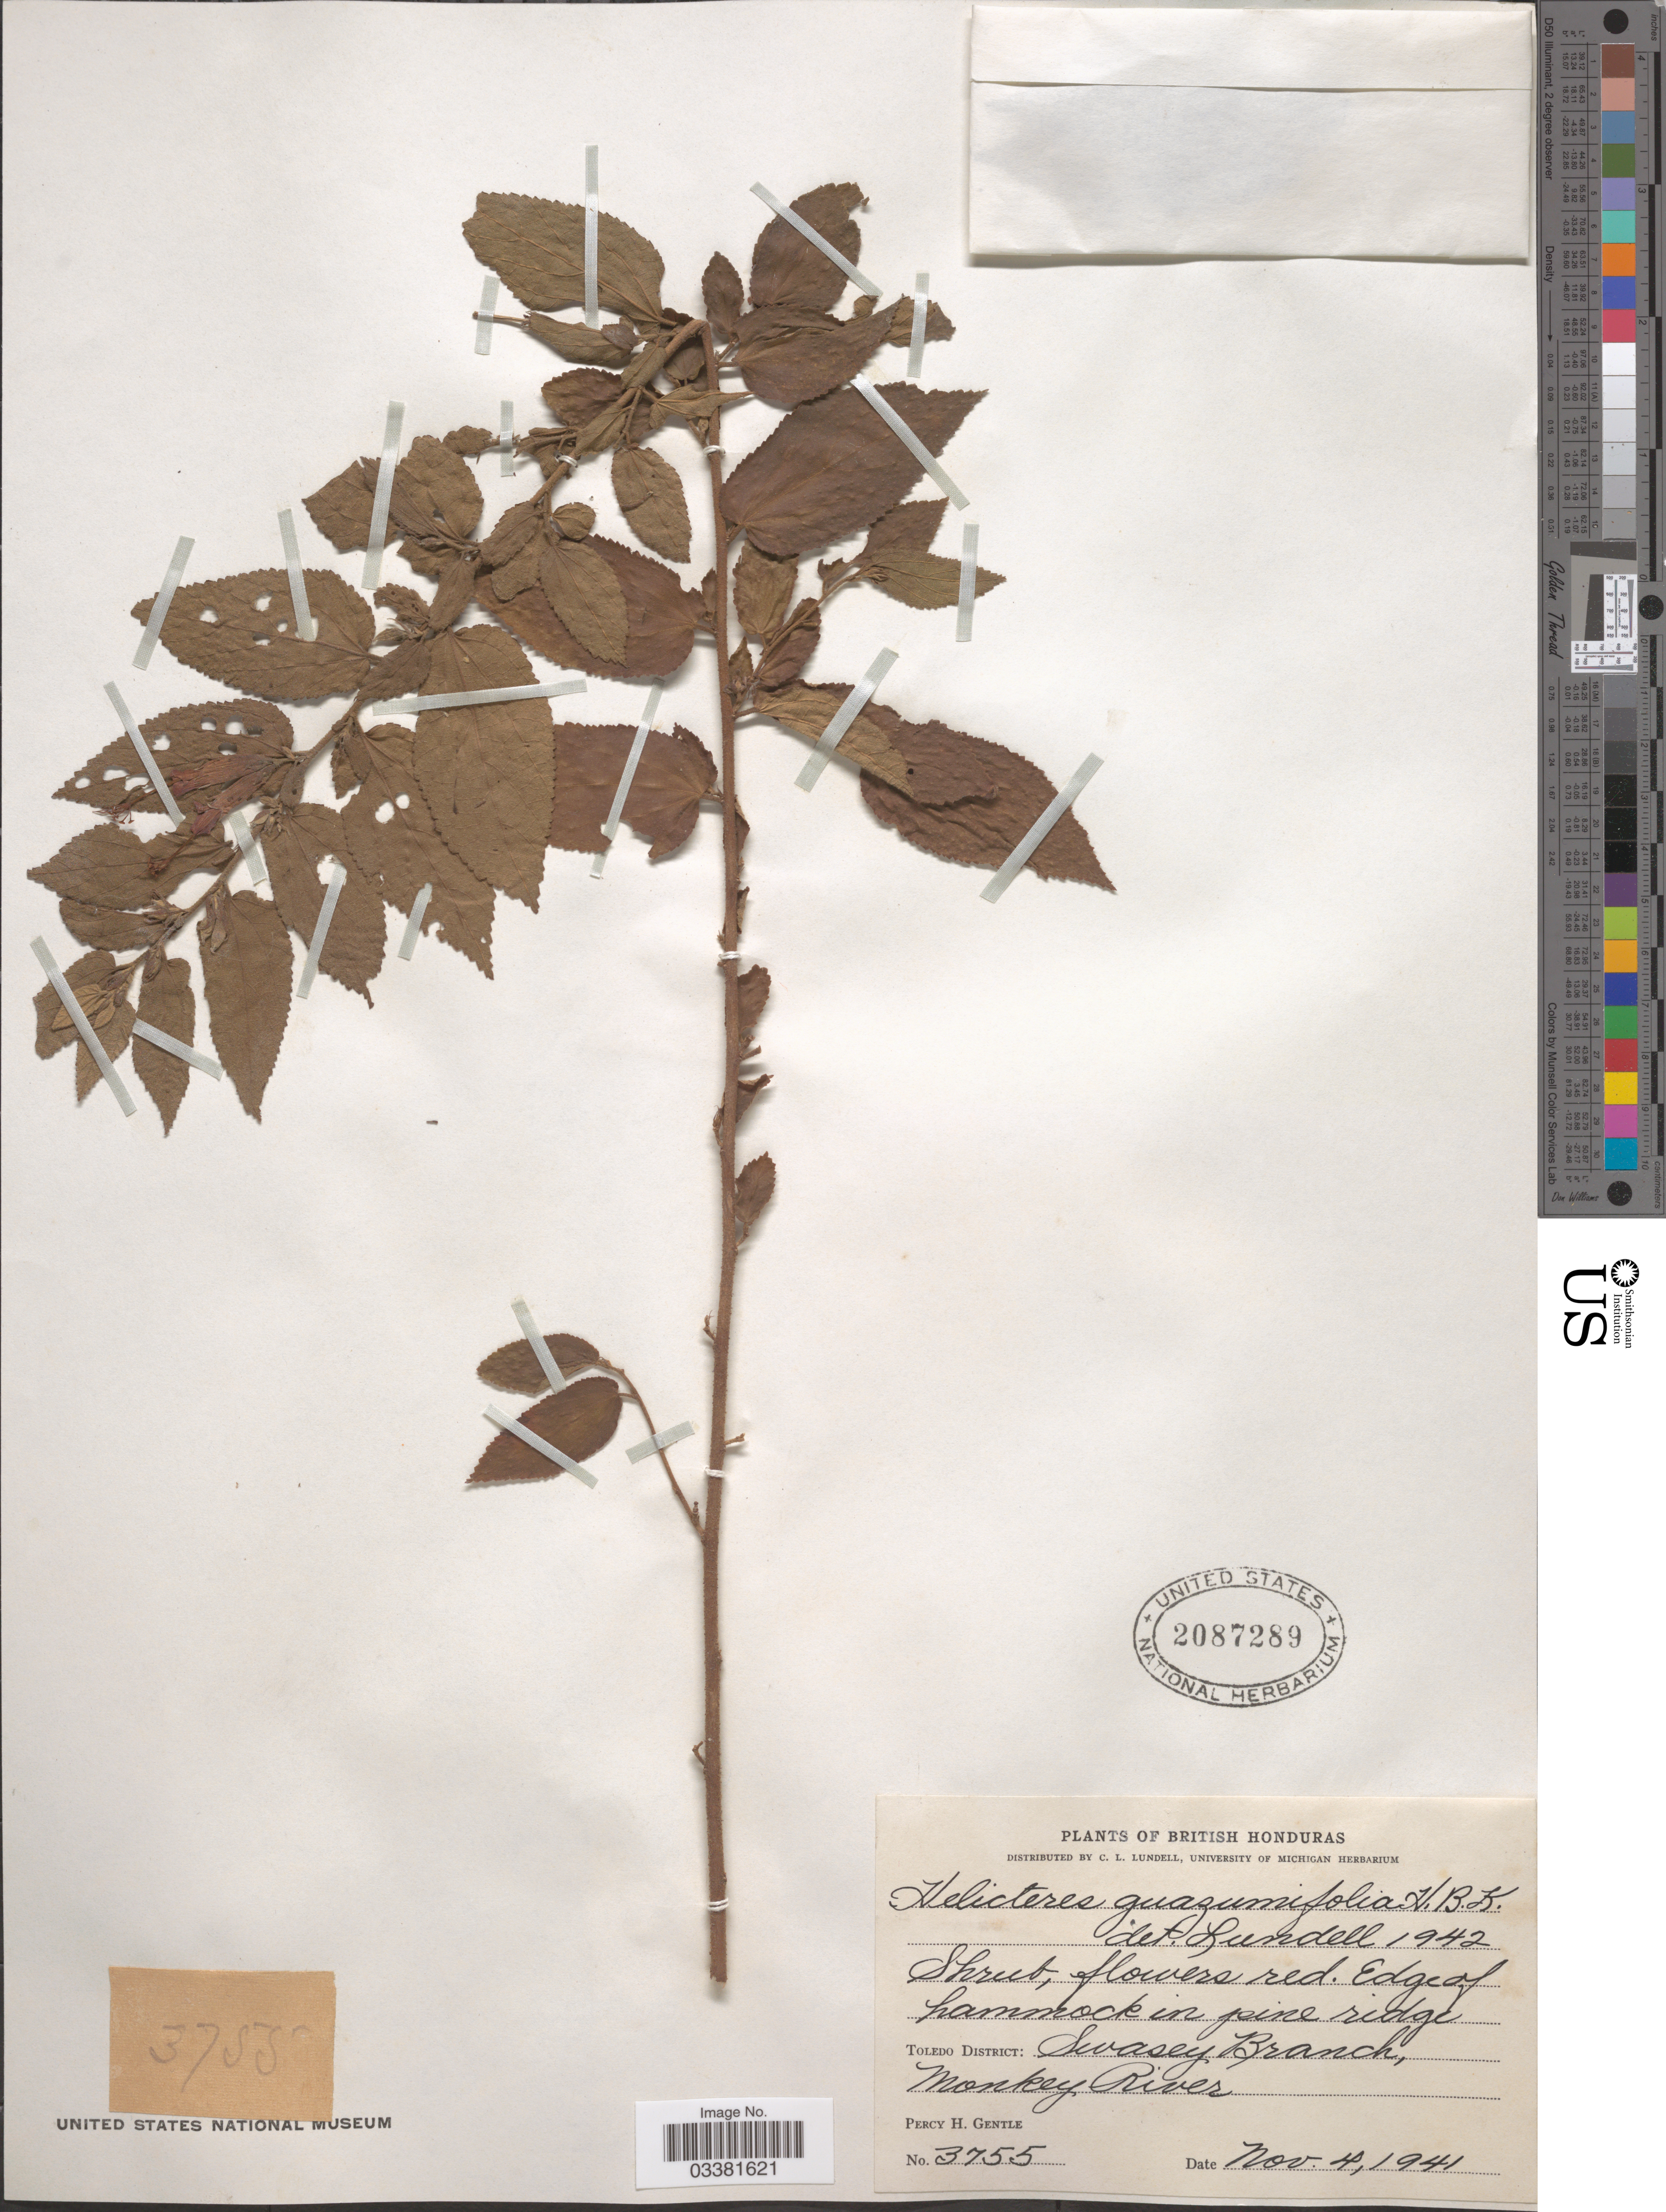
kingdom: Plantae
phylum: Tracheophyta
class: Magnoliopsida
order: Malvales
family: Malvaceae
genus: Helicteres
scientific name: Helicteres guazumifolia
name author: Kunth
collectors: P. H. Gentle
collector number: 3755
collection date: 1941-11-04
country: Belize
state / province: Toledo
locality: British Honduras. Toledo District: Swasey Branch, Monkey River.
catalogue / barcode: US 2087289